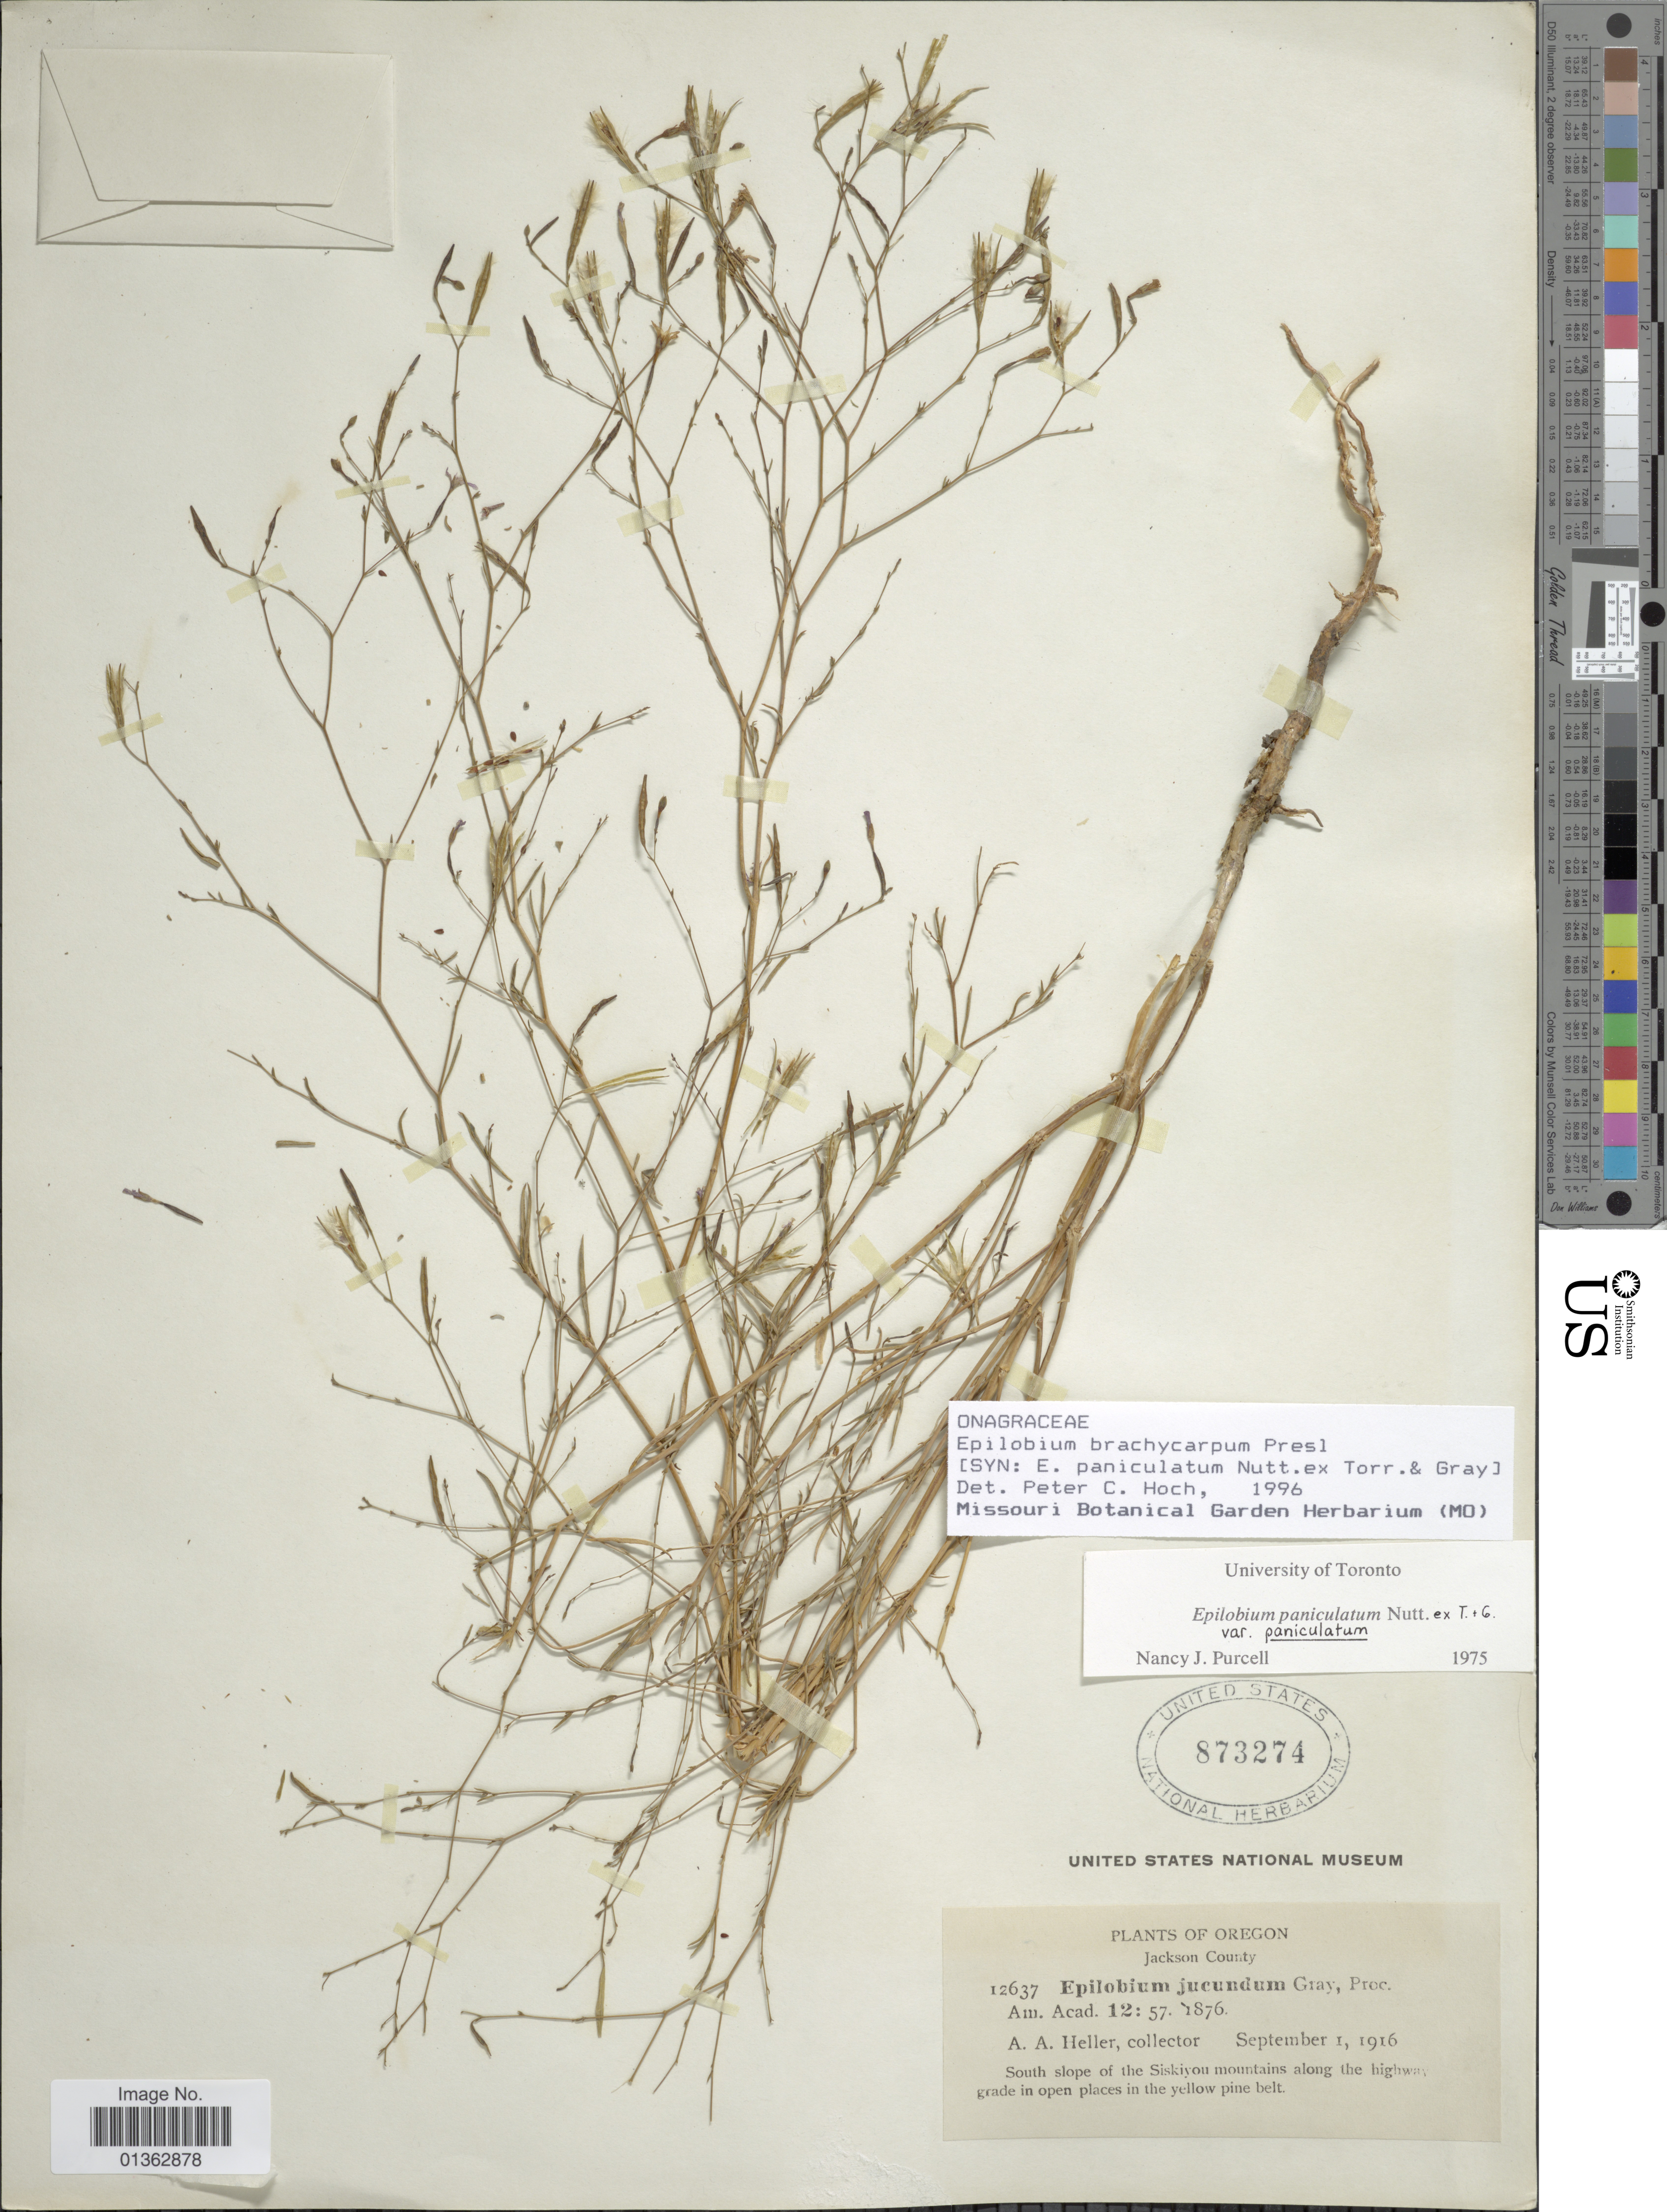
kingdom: Plantae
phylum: Tracheophyta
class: Magnoliopsida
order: Myrtales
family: Onagraceae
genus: Epilobium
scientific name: Epilobium brachycarpum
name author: C. Presl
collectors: A. A. Heller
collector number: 12637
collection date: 1916-09-01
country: United States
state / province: Oregon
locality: Jackson County. South slope of the Siskiyou mountains along the highway grade in open places in the yellow pine belt.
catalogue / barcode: US 873274